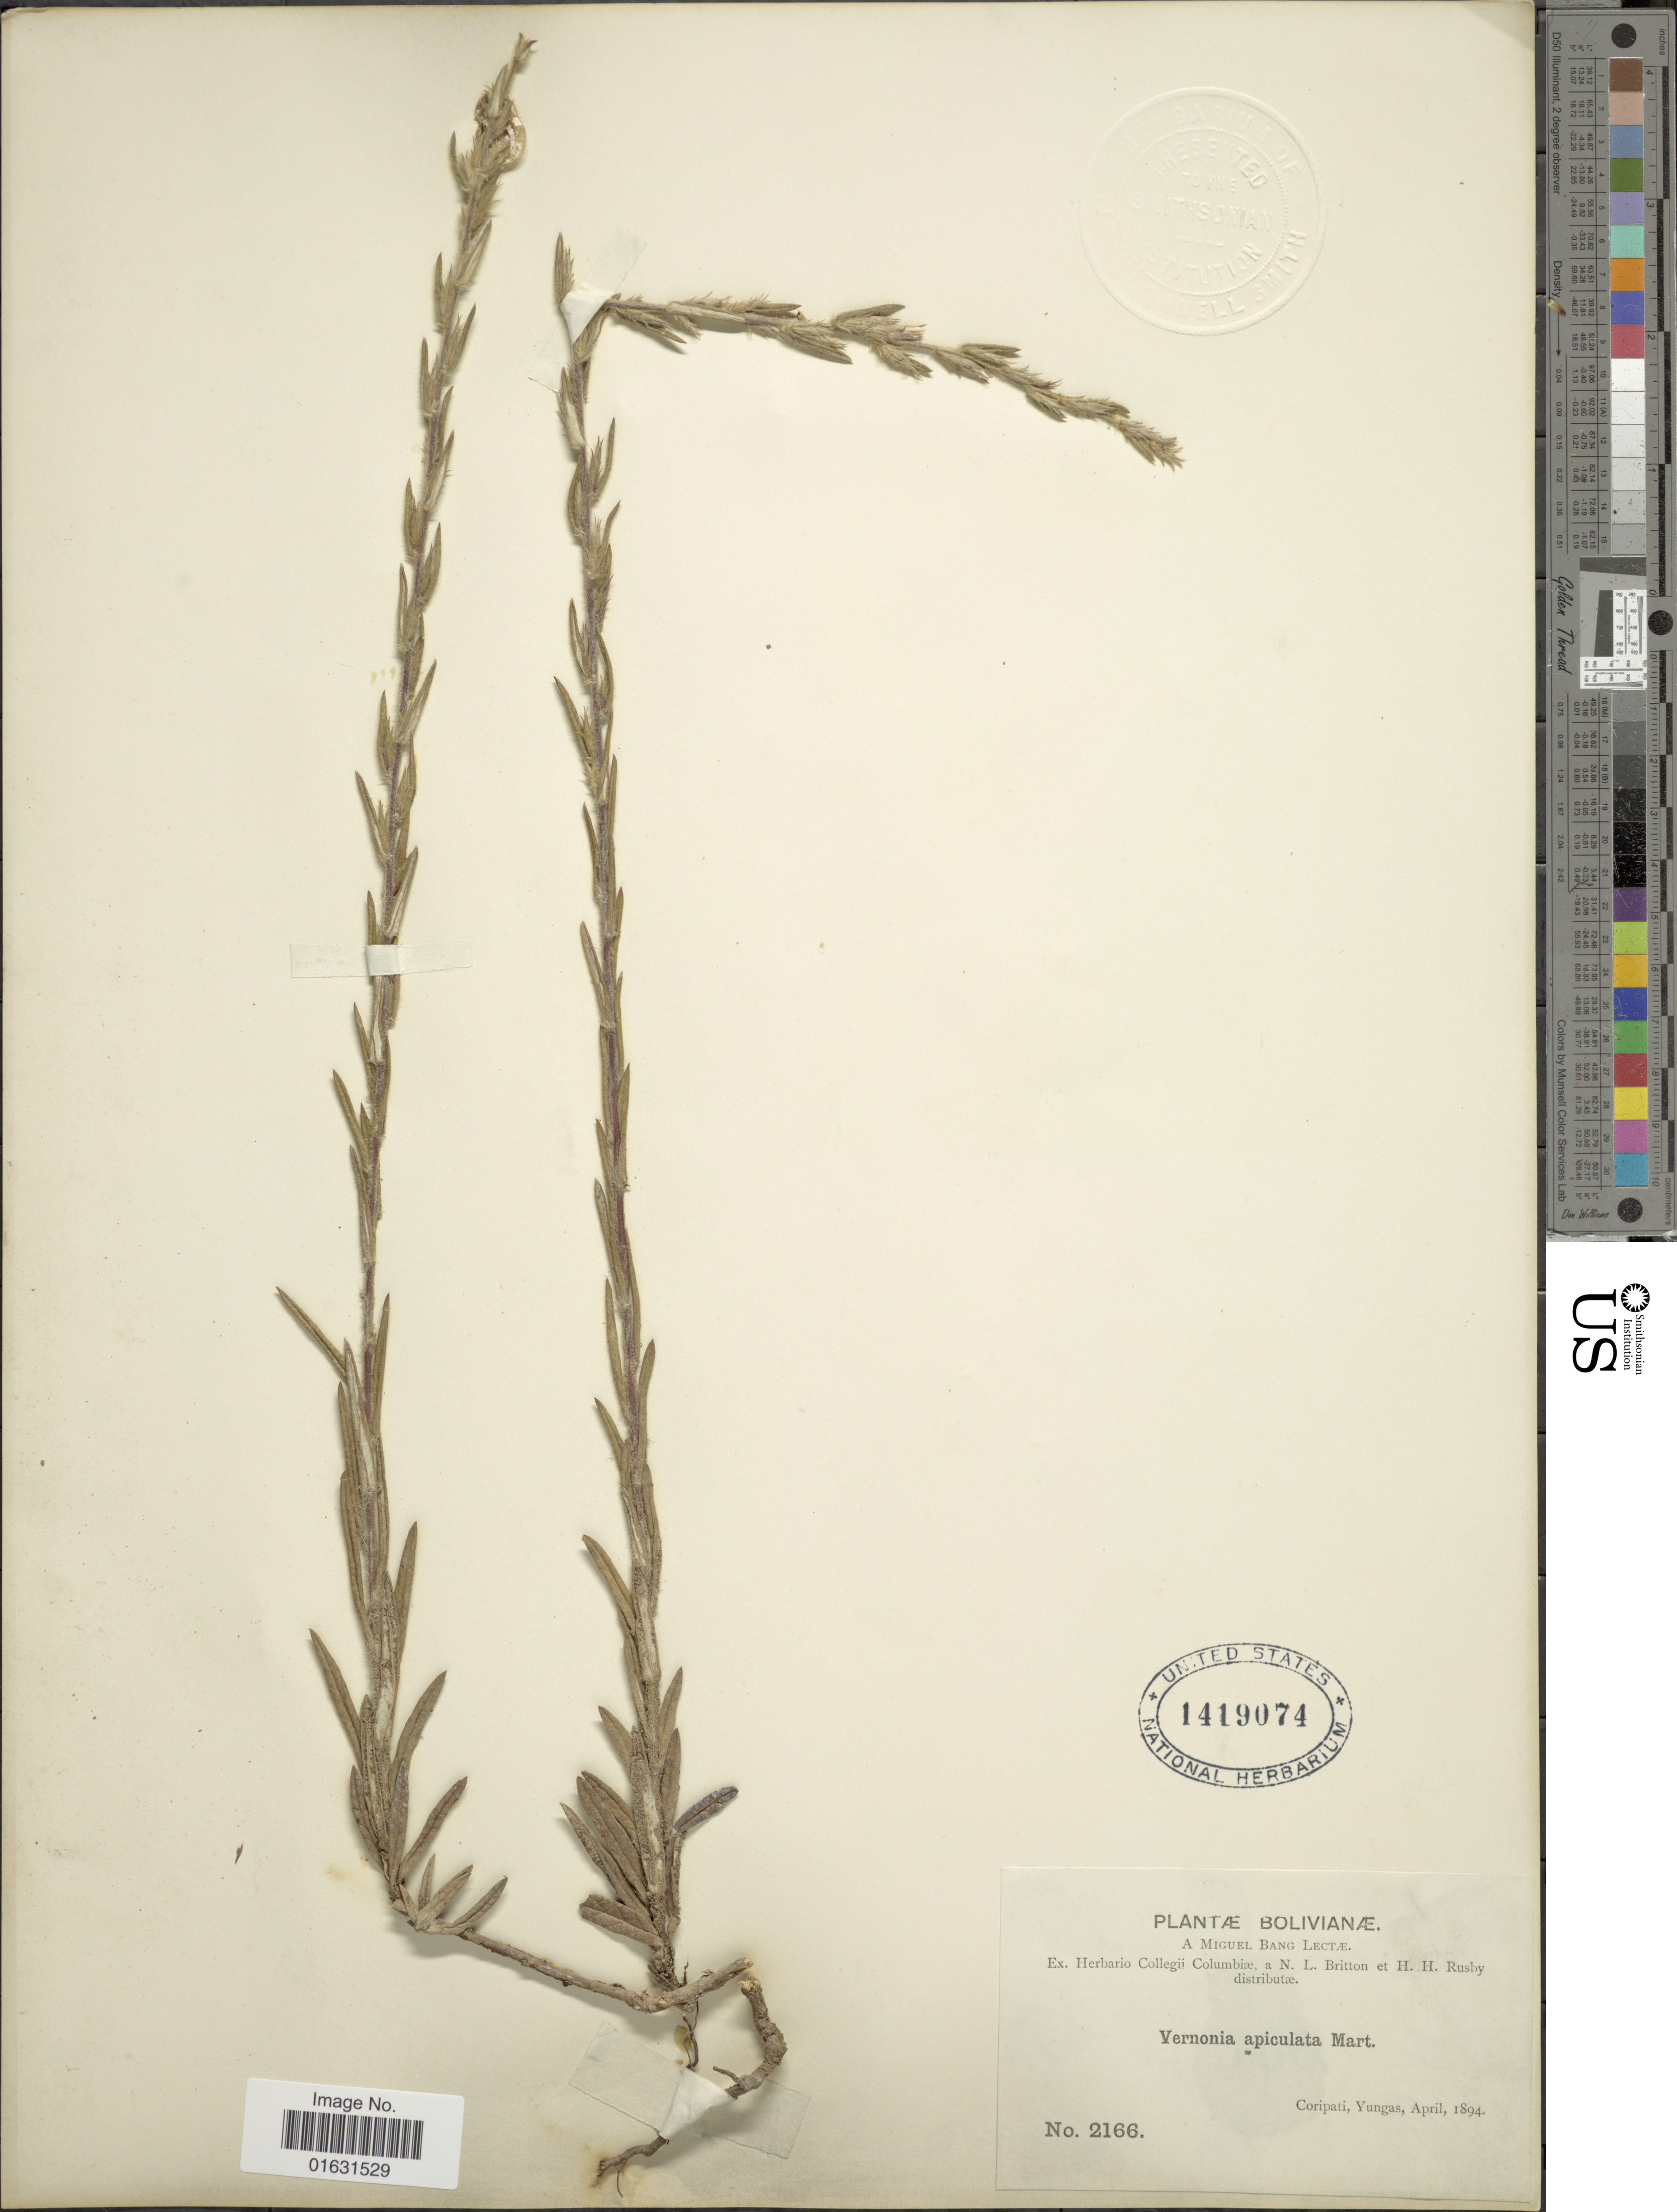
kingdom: Plantae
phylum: Tracheophyta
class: Magnoliopsida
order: Asterales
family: Asteraceae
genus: Stenocephalum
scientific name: Stenocephalum apiculatum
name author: (Mart.) Sch. Bip.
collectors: M. Bang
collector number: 2166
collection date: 1894-04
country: Bolivia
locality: Coripati, Yungas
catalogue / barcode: US 1419074